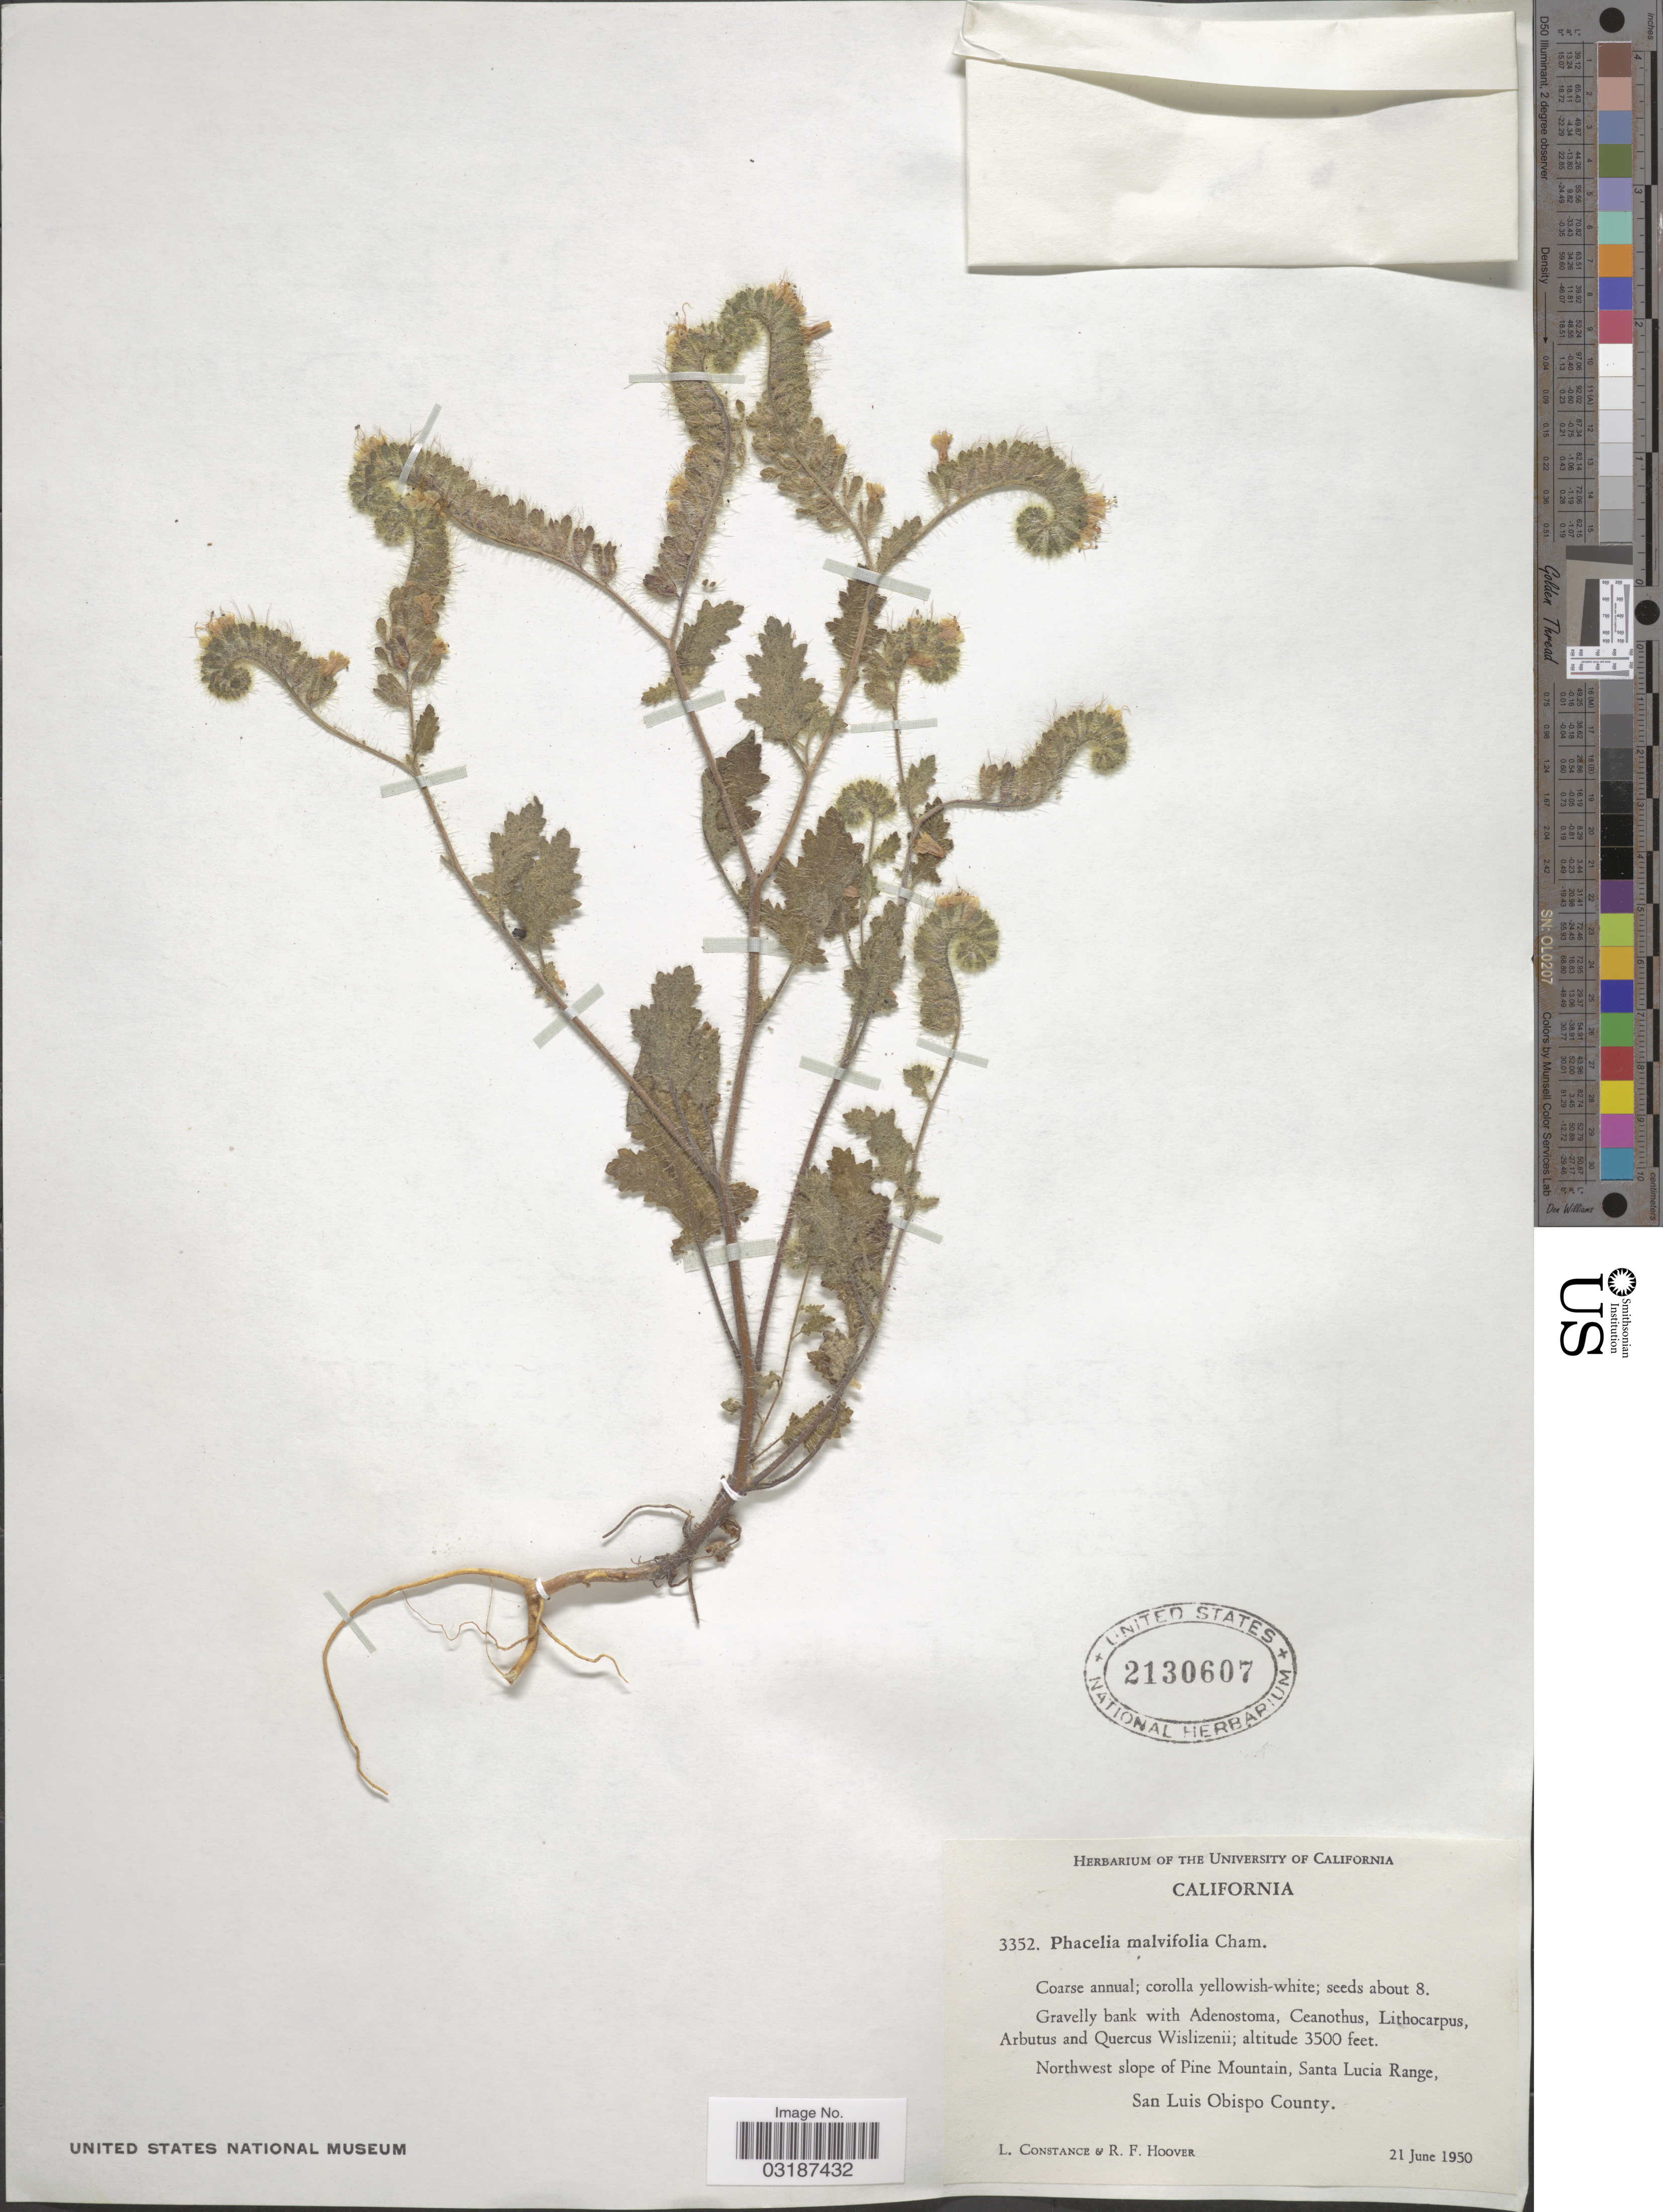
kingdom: Plantae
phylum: Tracheophyta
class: Magnoliopsida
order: Boraginales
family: Hydrophyllaceae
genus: Phacelia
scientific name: Phacelia malvifolia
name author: Cham.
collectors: L. Constance & R. F. Hoover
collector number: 3352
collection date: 1950-06-21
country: United States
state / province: California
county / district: San Luis Obispo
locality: Northwest slope of Pine Mountain, Santa Lucia Range. San Luis Obispo County.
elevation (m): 1067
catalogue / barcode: US 2130607